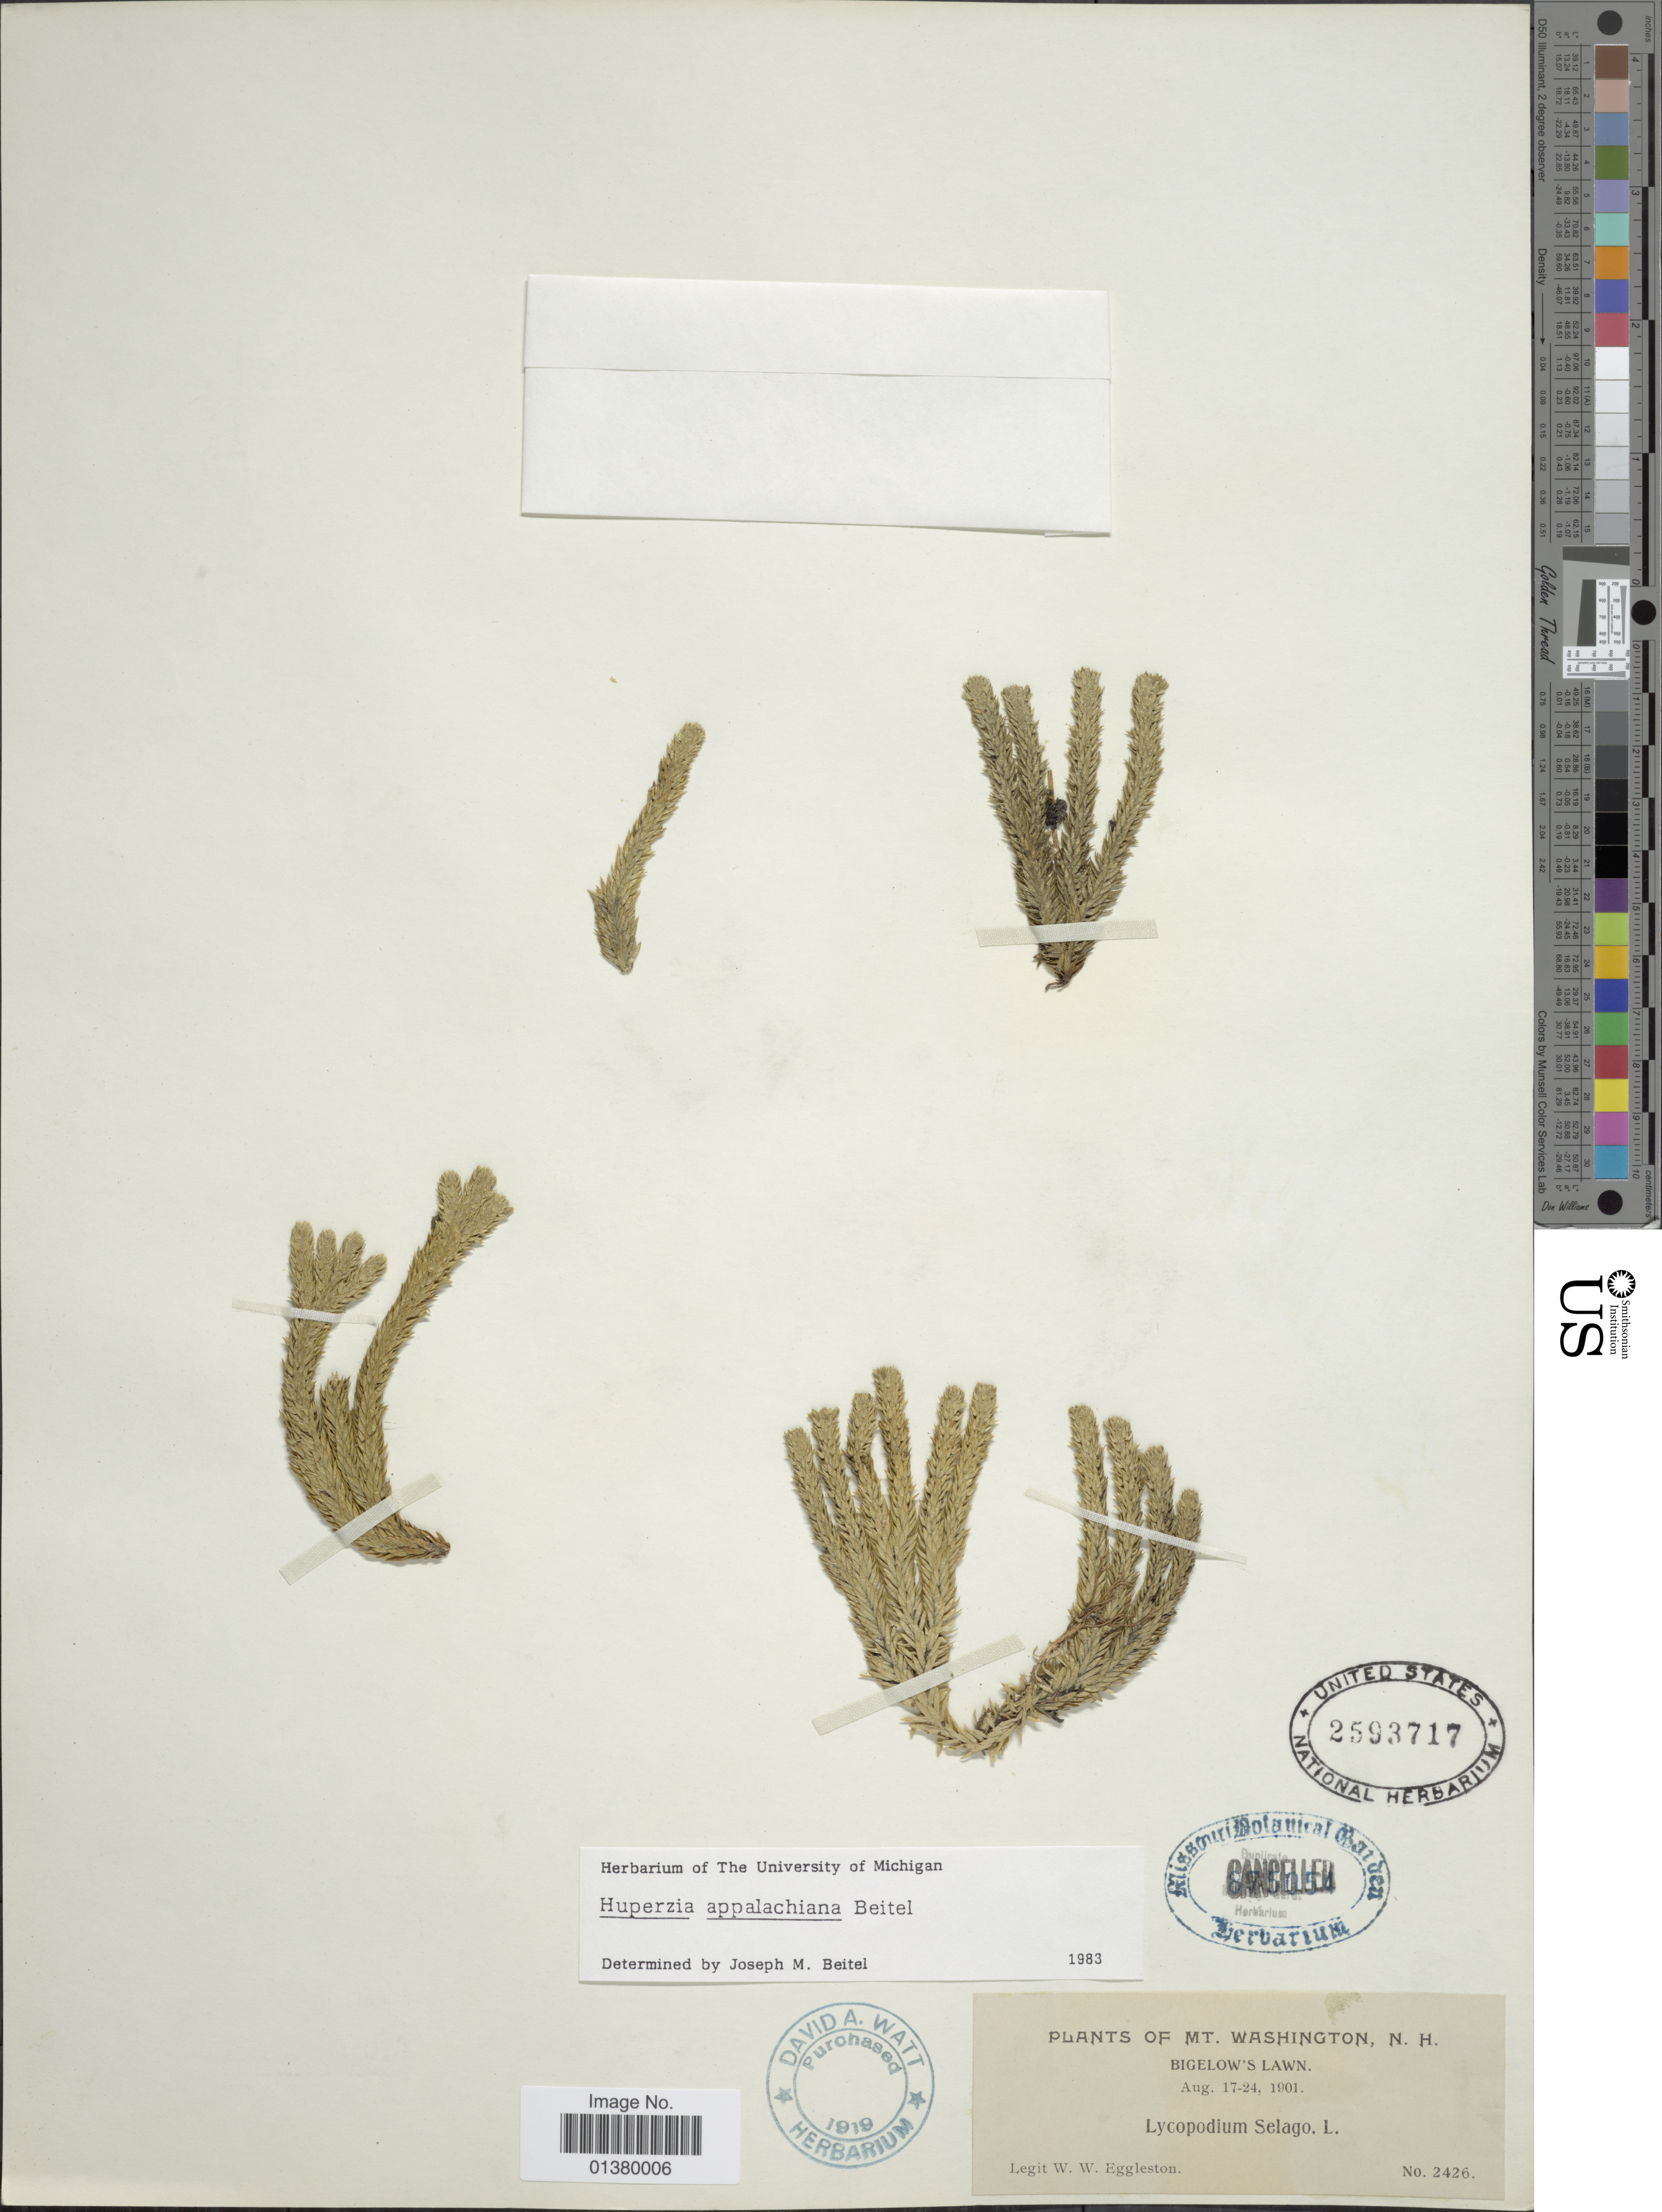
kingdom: Plantae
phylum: Tracheophyta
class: Lycopodiopsida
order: Lycopodiales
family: Lycopodiaceae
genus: Huperzia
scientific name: Huperzia appalachiana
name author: Beitel & Mickel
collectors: W. W. Eggleston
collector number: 2426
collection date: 1901-08-17/1901-08-24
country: United States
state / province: New Hampshire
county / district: Coos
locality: Mt Washington, Bigelow's Lawn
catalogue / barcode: US 2593717